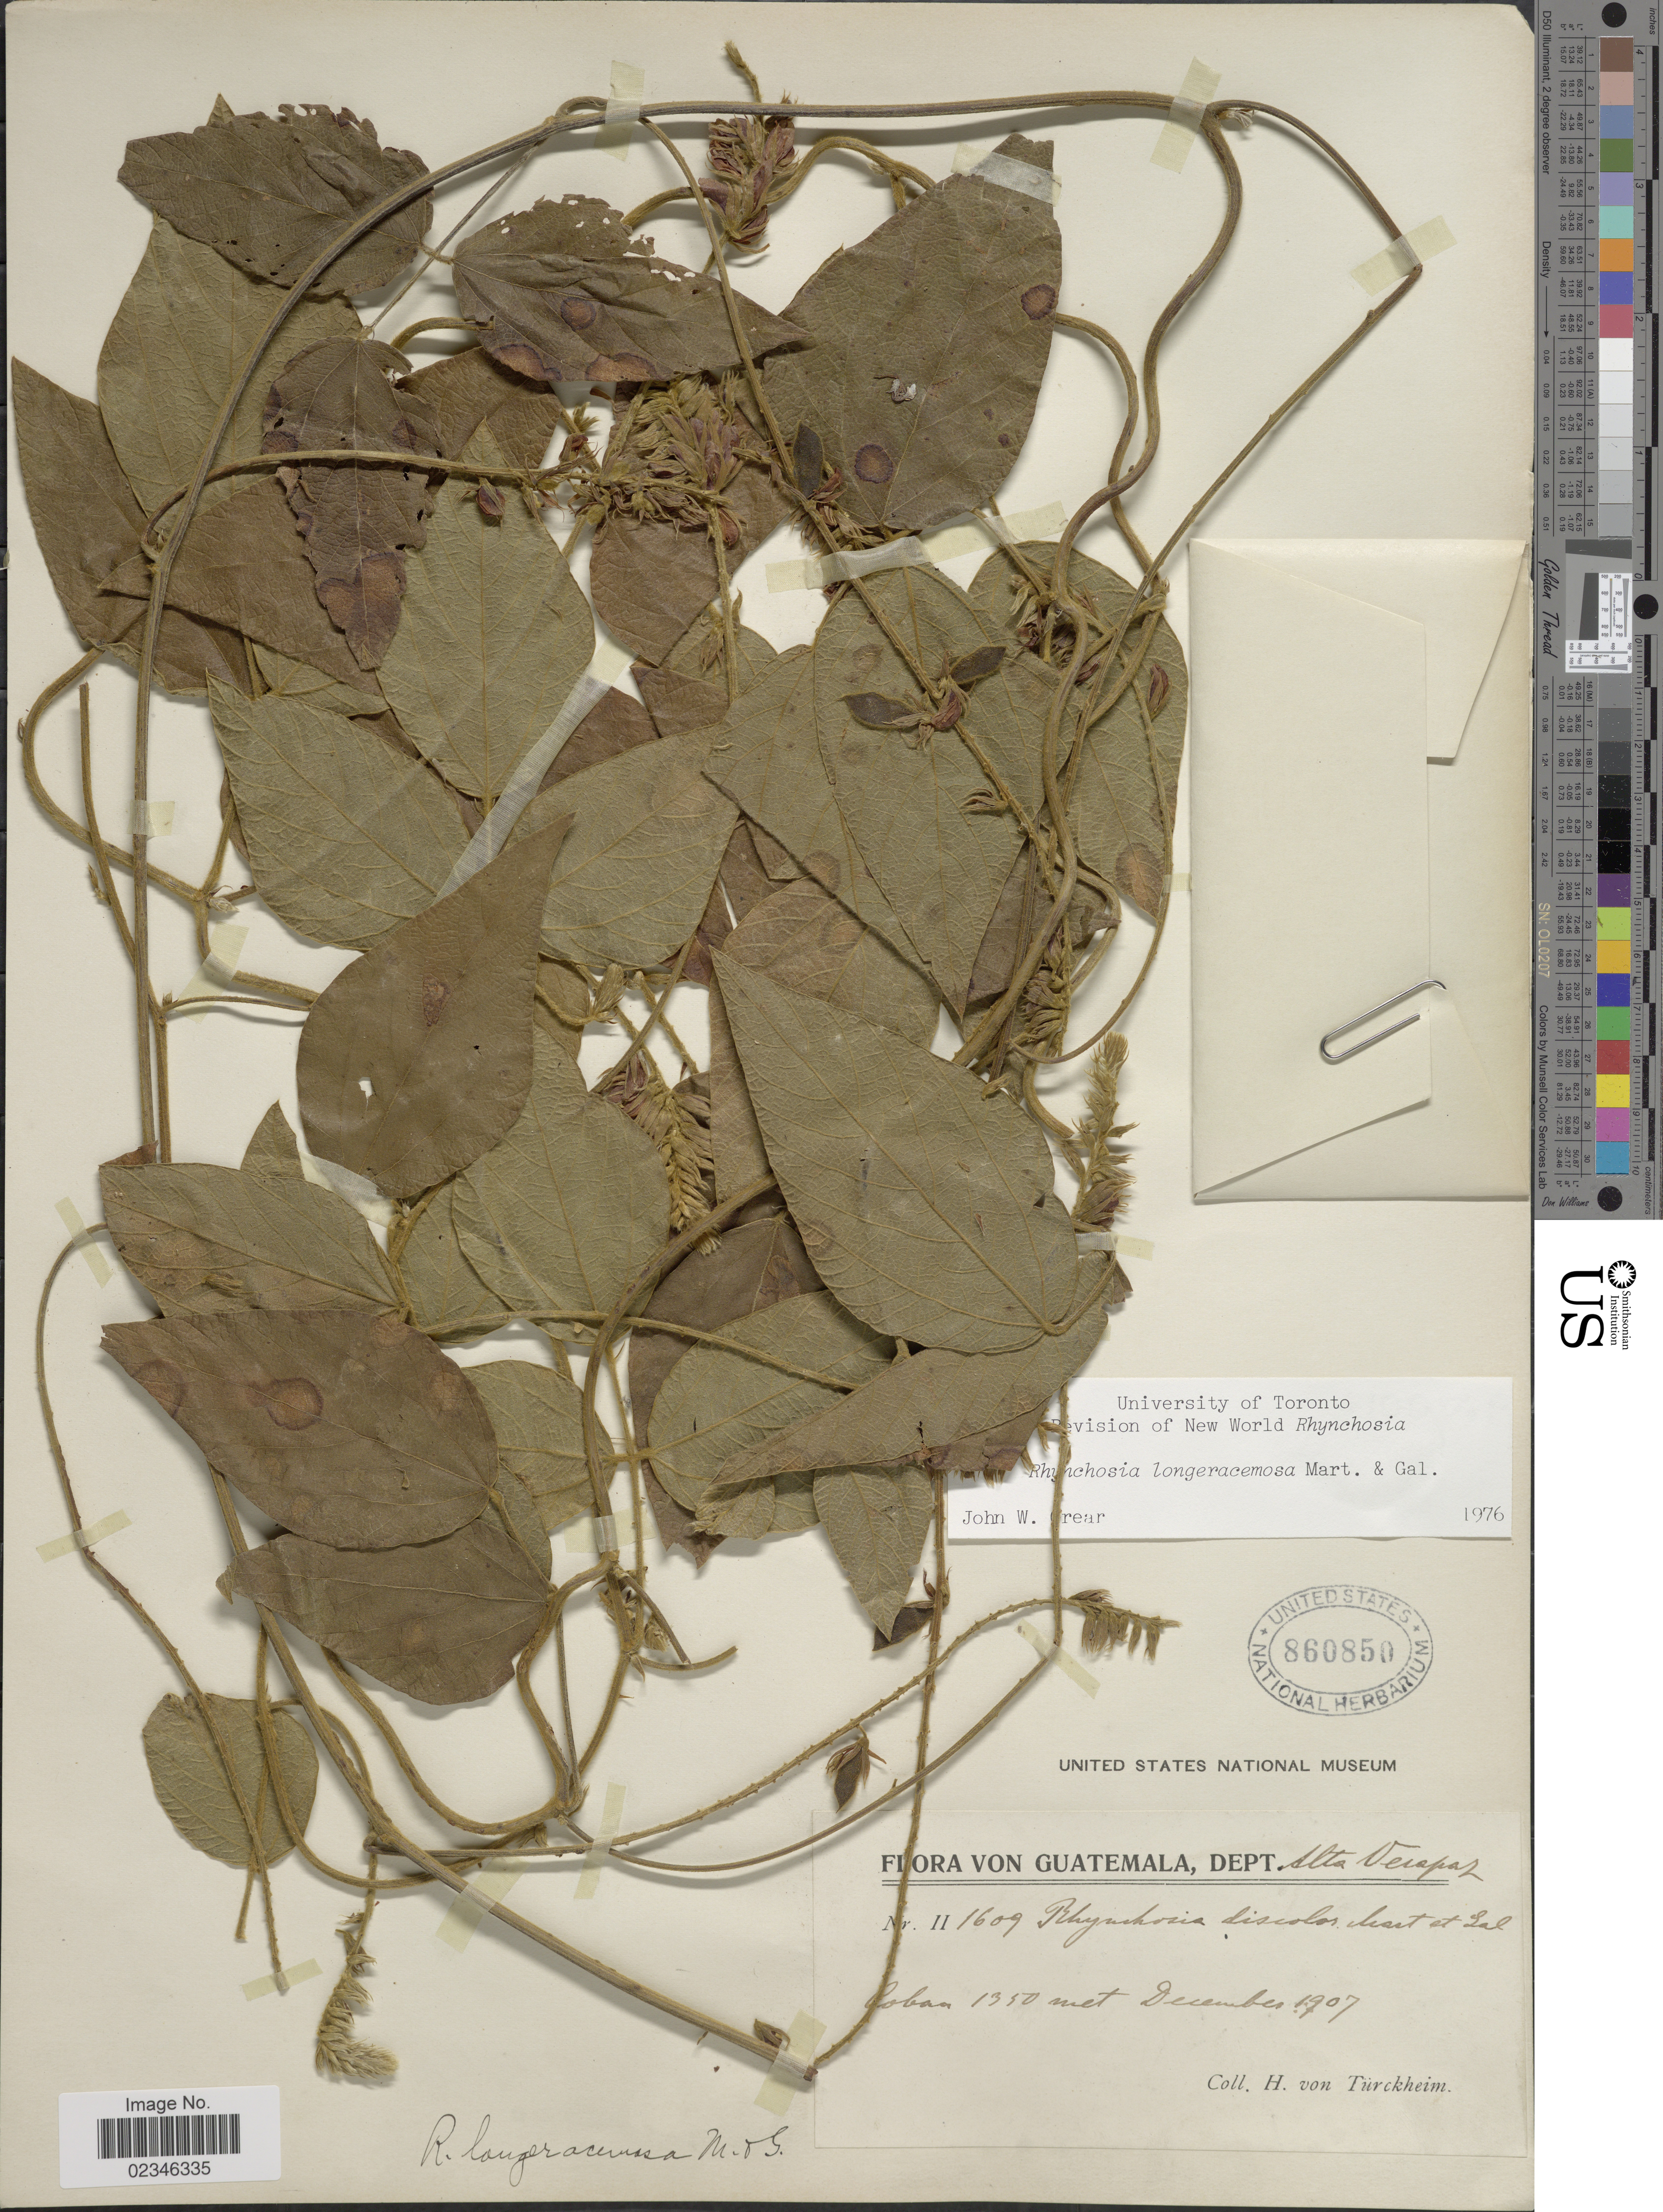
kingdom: Plantae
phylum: Tracheophyta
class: Magnoliopsida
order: Fabales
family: Fabaceae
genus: Rhynchosia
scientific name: Rhynchosia longeracemosa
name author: M. Martens & Galeotti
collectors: H. von Türckheim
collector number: II 1609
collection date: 1907-12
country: Guatemala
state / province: Alta Verapaz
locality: Dept. Alta Verapaz, Coban.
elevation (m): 1350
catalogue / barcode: US 860850